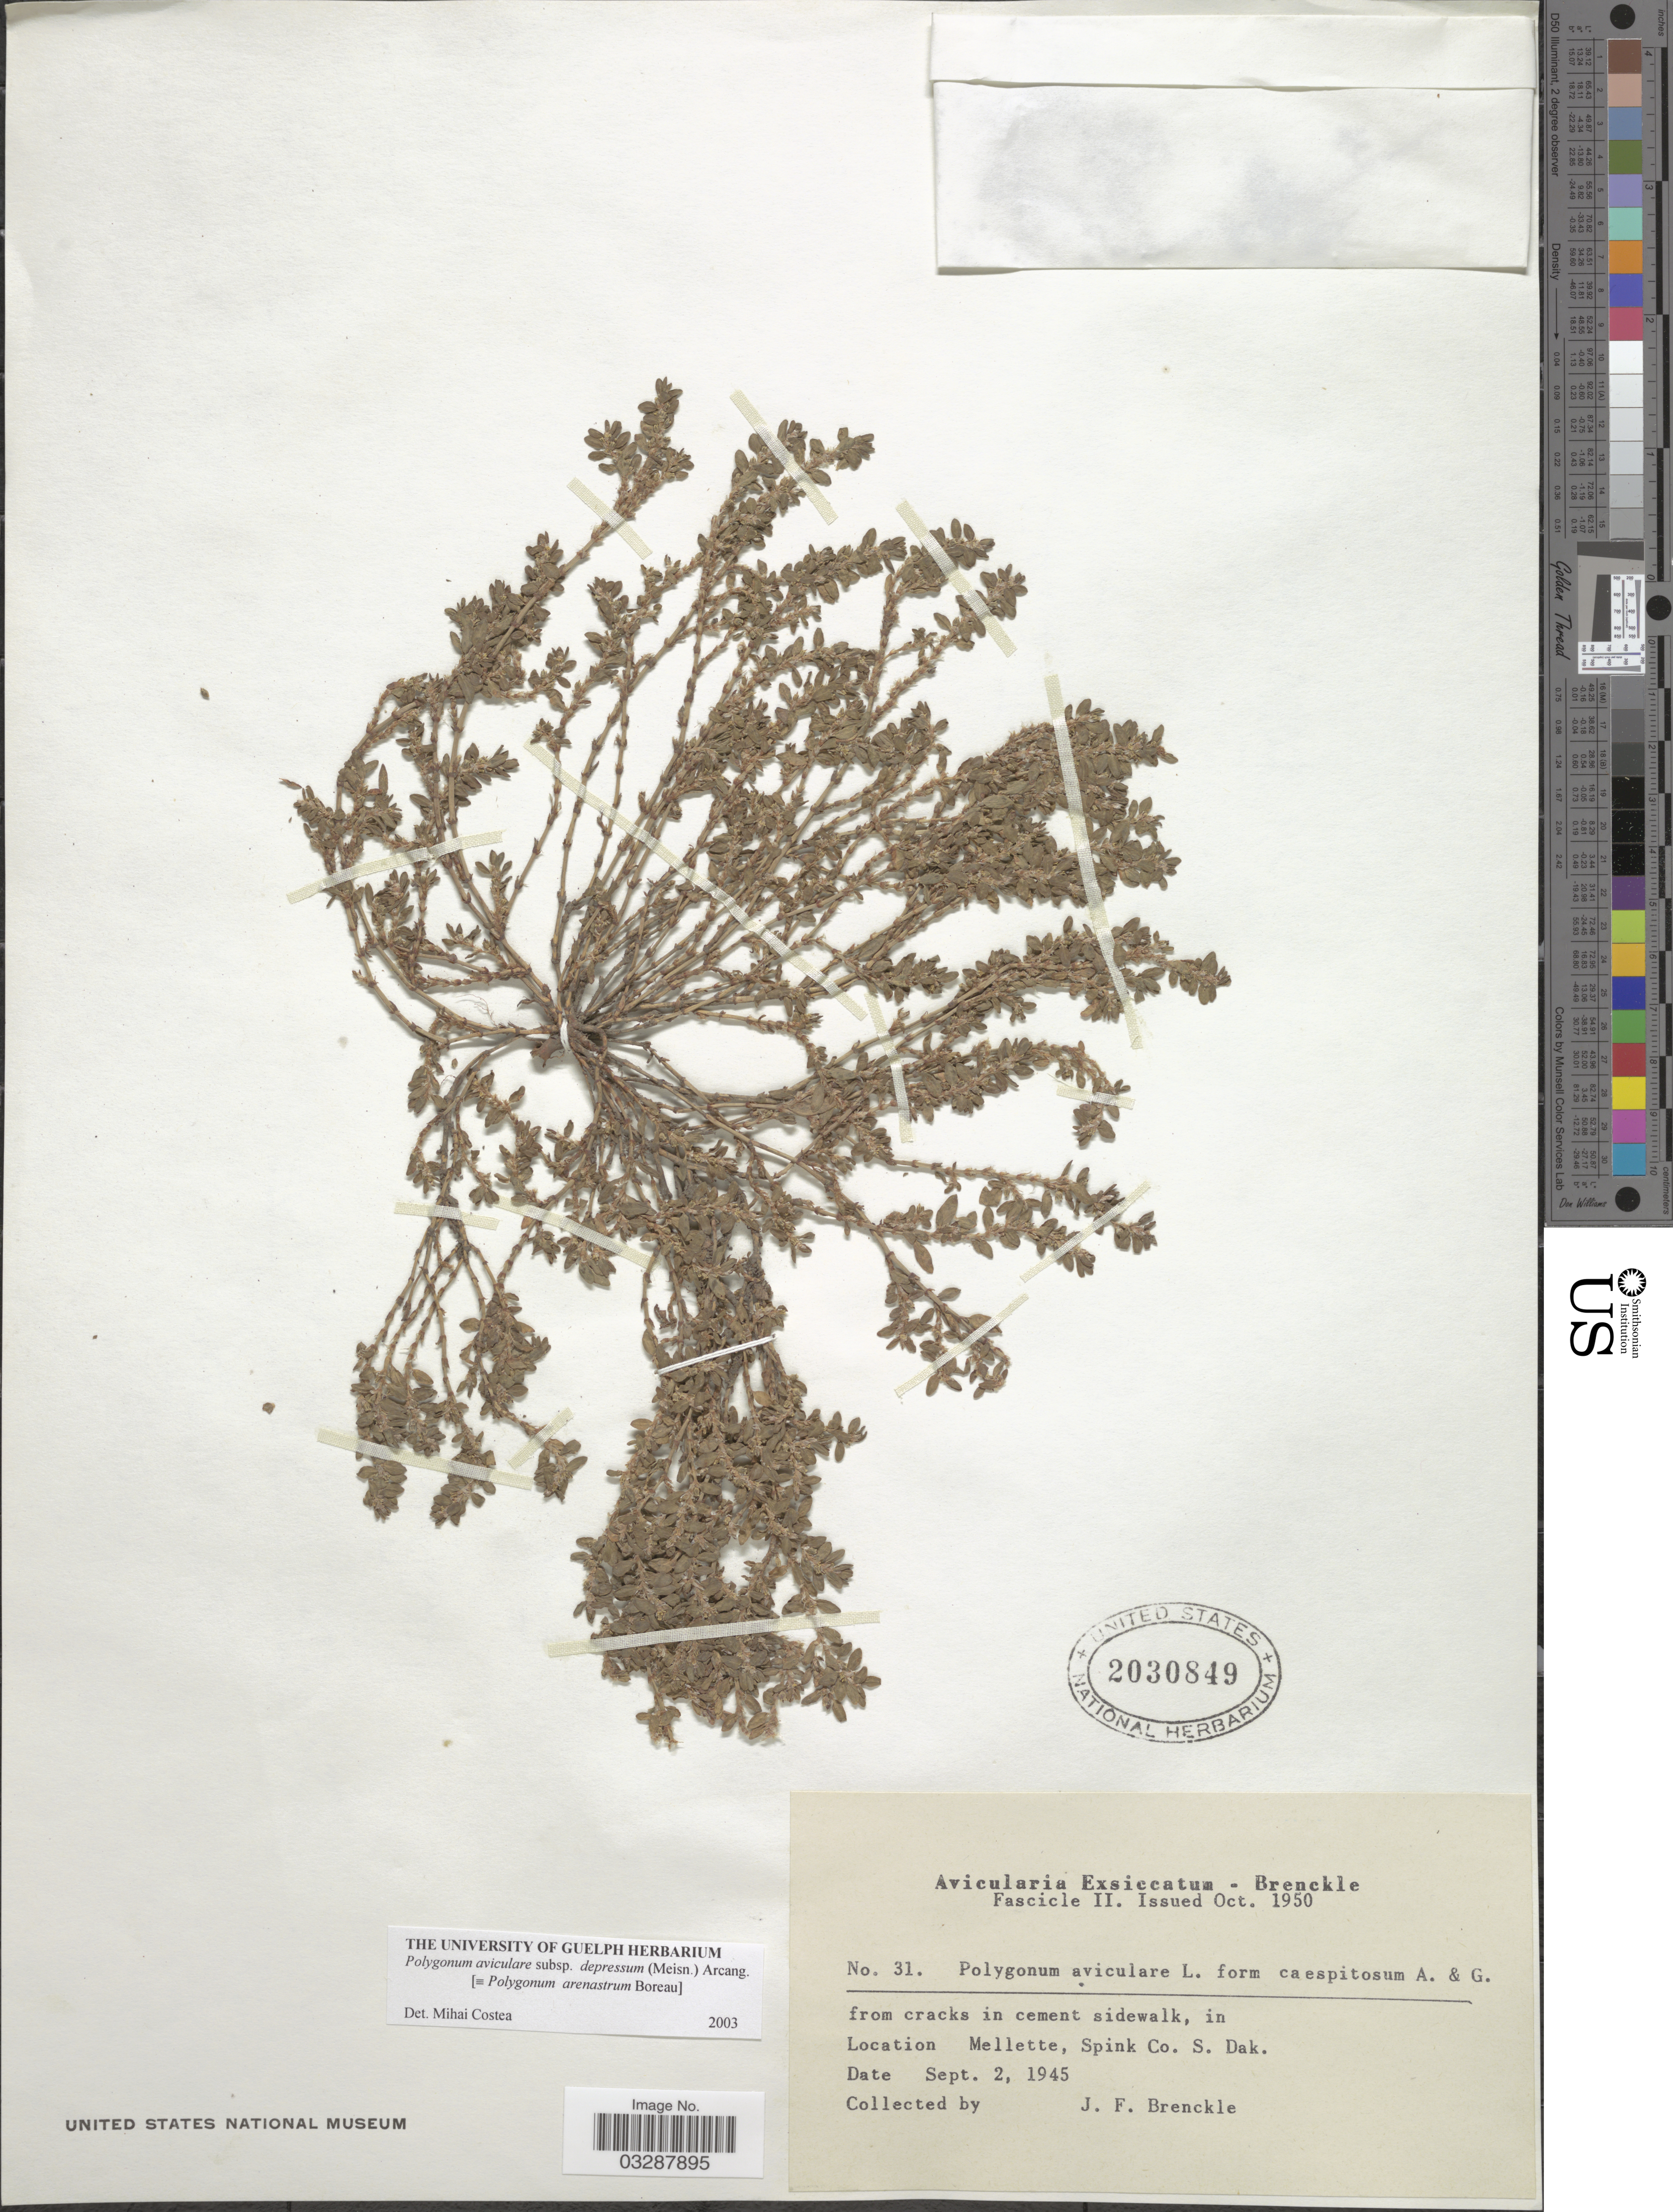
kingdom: Plantae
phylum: Tracheophyta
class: Magnoliopsida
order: Caryophyllales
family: Polygonaceae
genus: Polygonum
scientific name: Polygonum aviculare subsp. depressum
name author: (Meisn.) Arcang.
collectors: J. Brenckle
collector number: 31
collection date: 1945-09-02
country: United States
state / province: South Dakota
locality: Mellette, Spink Co.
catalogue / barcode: US 2030849